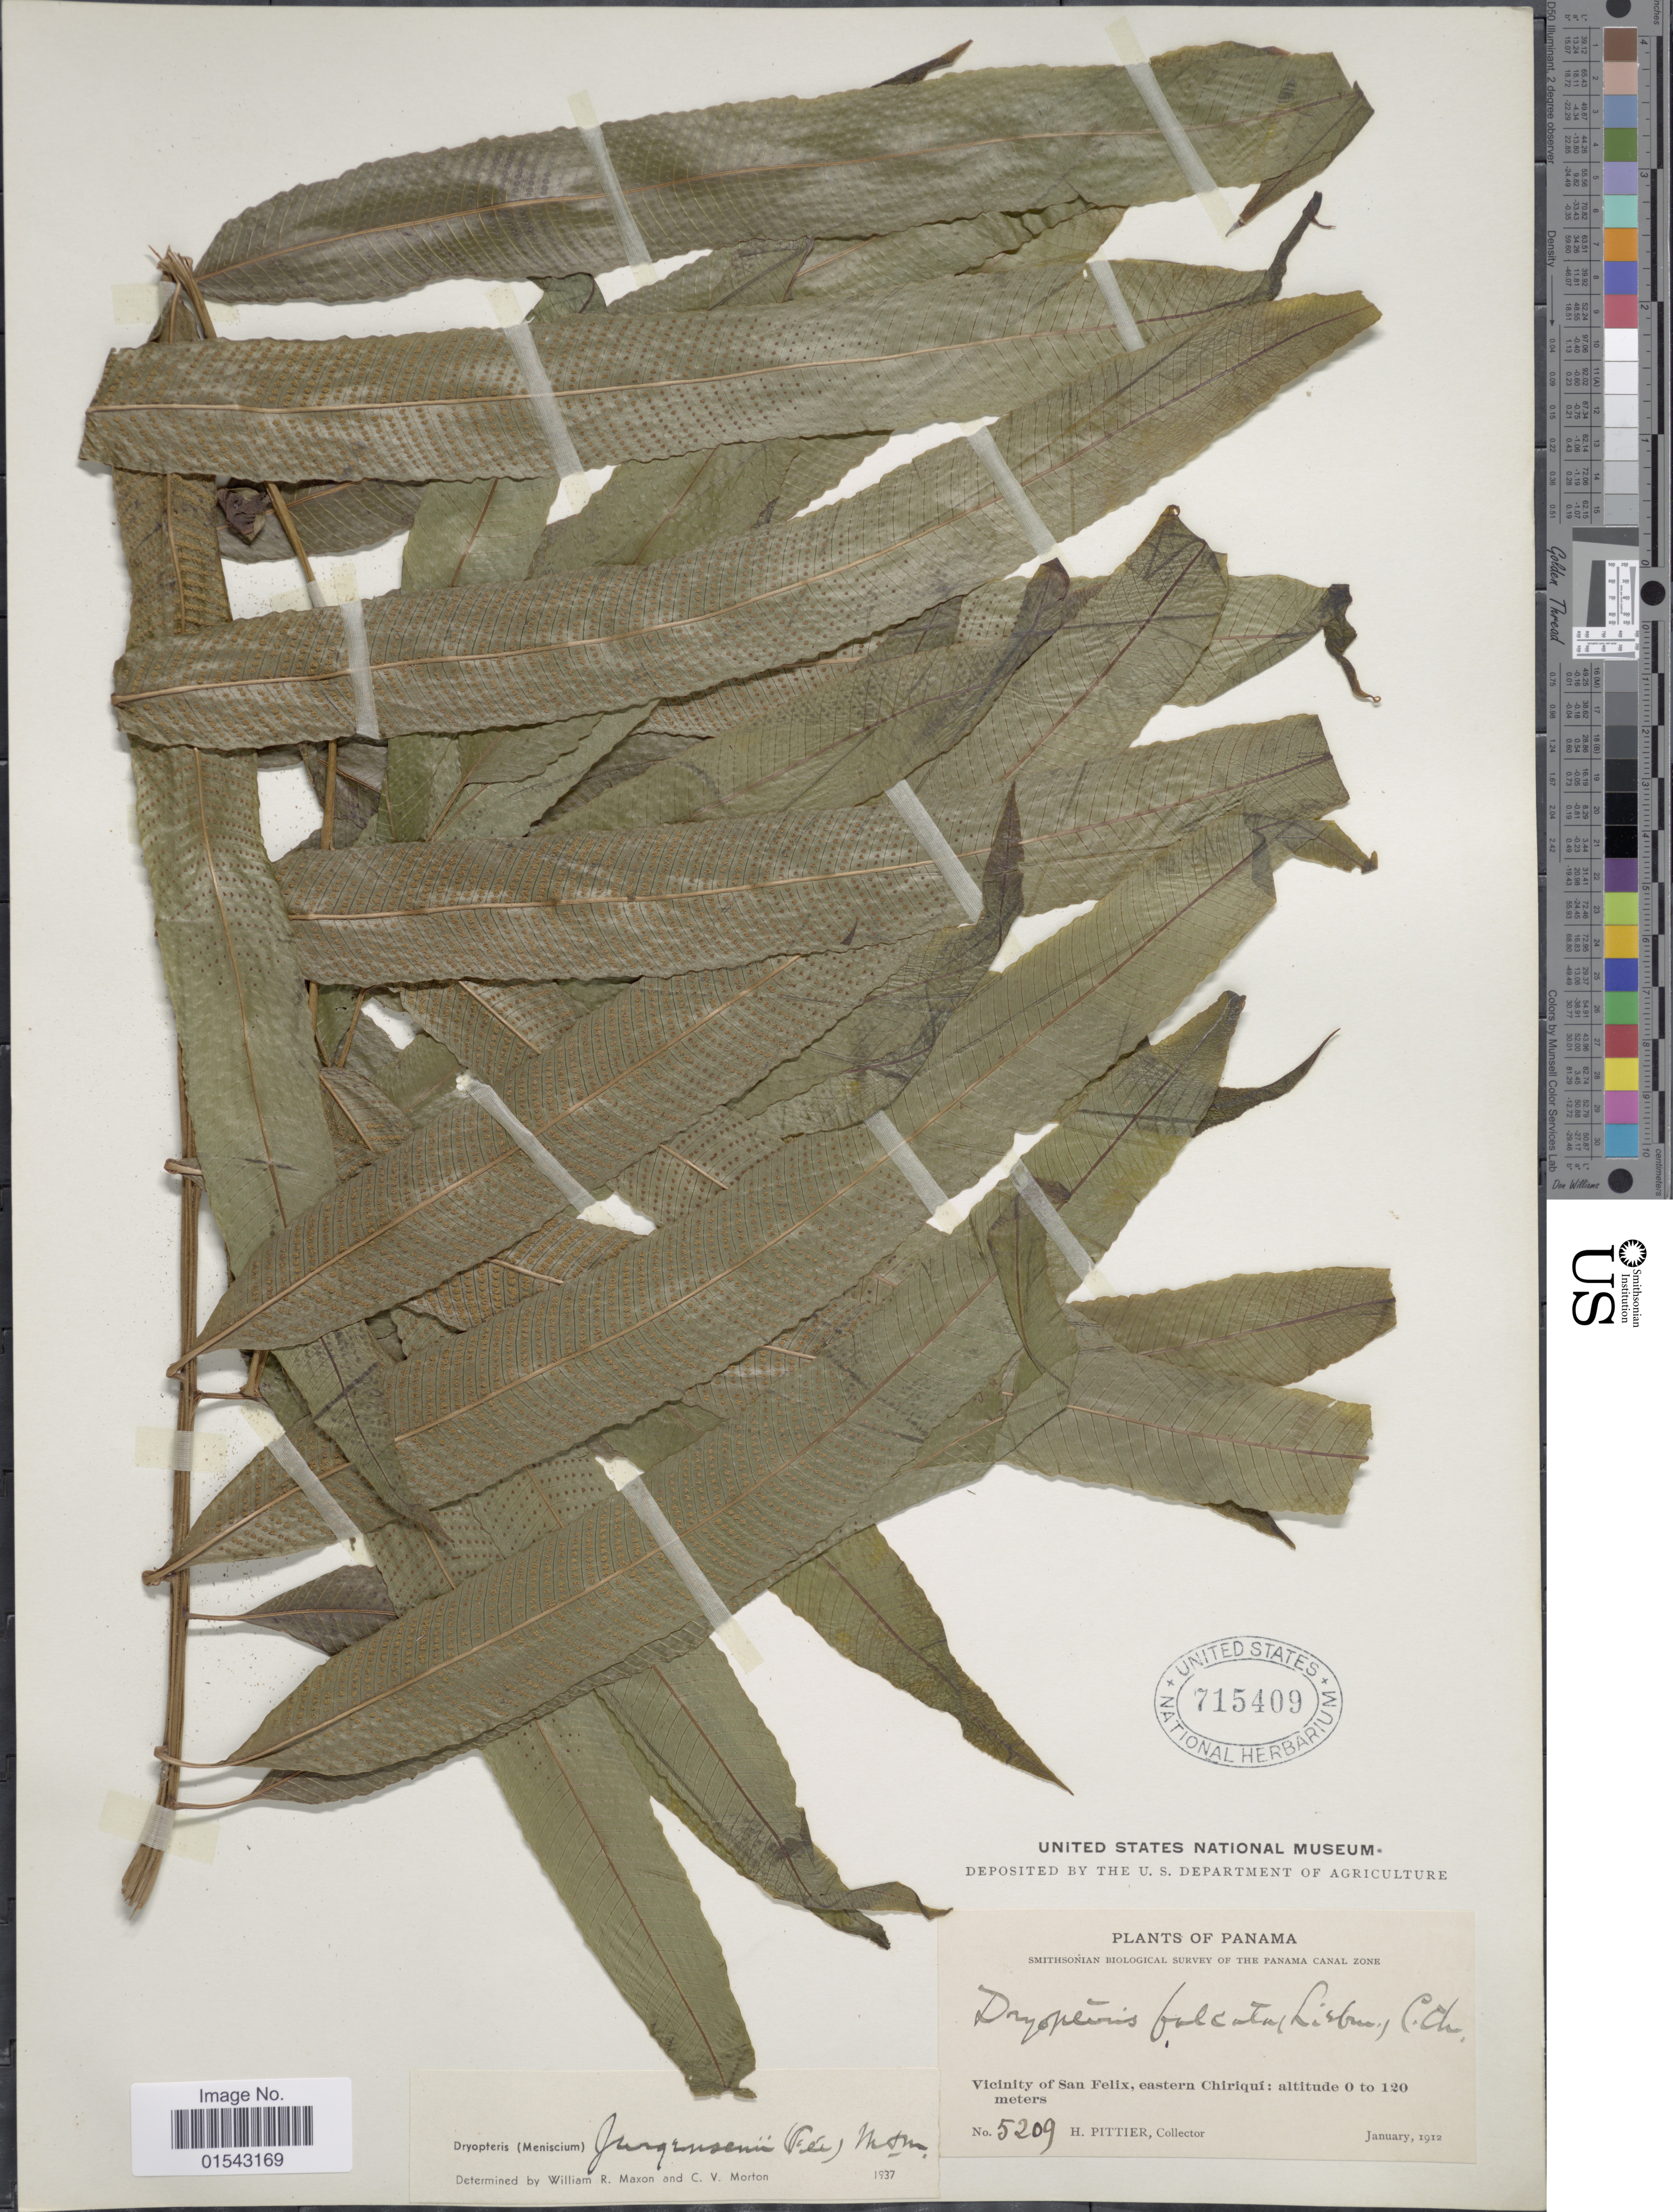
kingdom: Plantae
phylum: Tracheophyta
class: Polypodiopsida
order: Polypodiales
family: Thelypteridaceae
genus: Meniscium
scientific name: Meniscium falcatum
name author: Liebm.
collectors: H. F. Pittier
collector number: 5209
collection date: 1912-01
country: Panama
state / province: Chiriqui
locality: Panama, vicinity of San Felix, eastern Chiriqui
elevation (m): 0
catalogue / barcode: US 715409